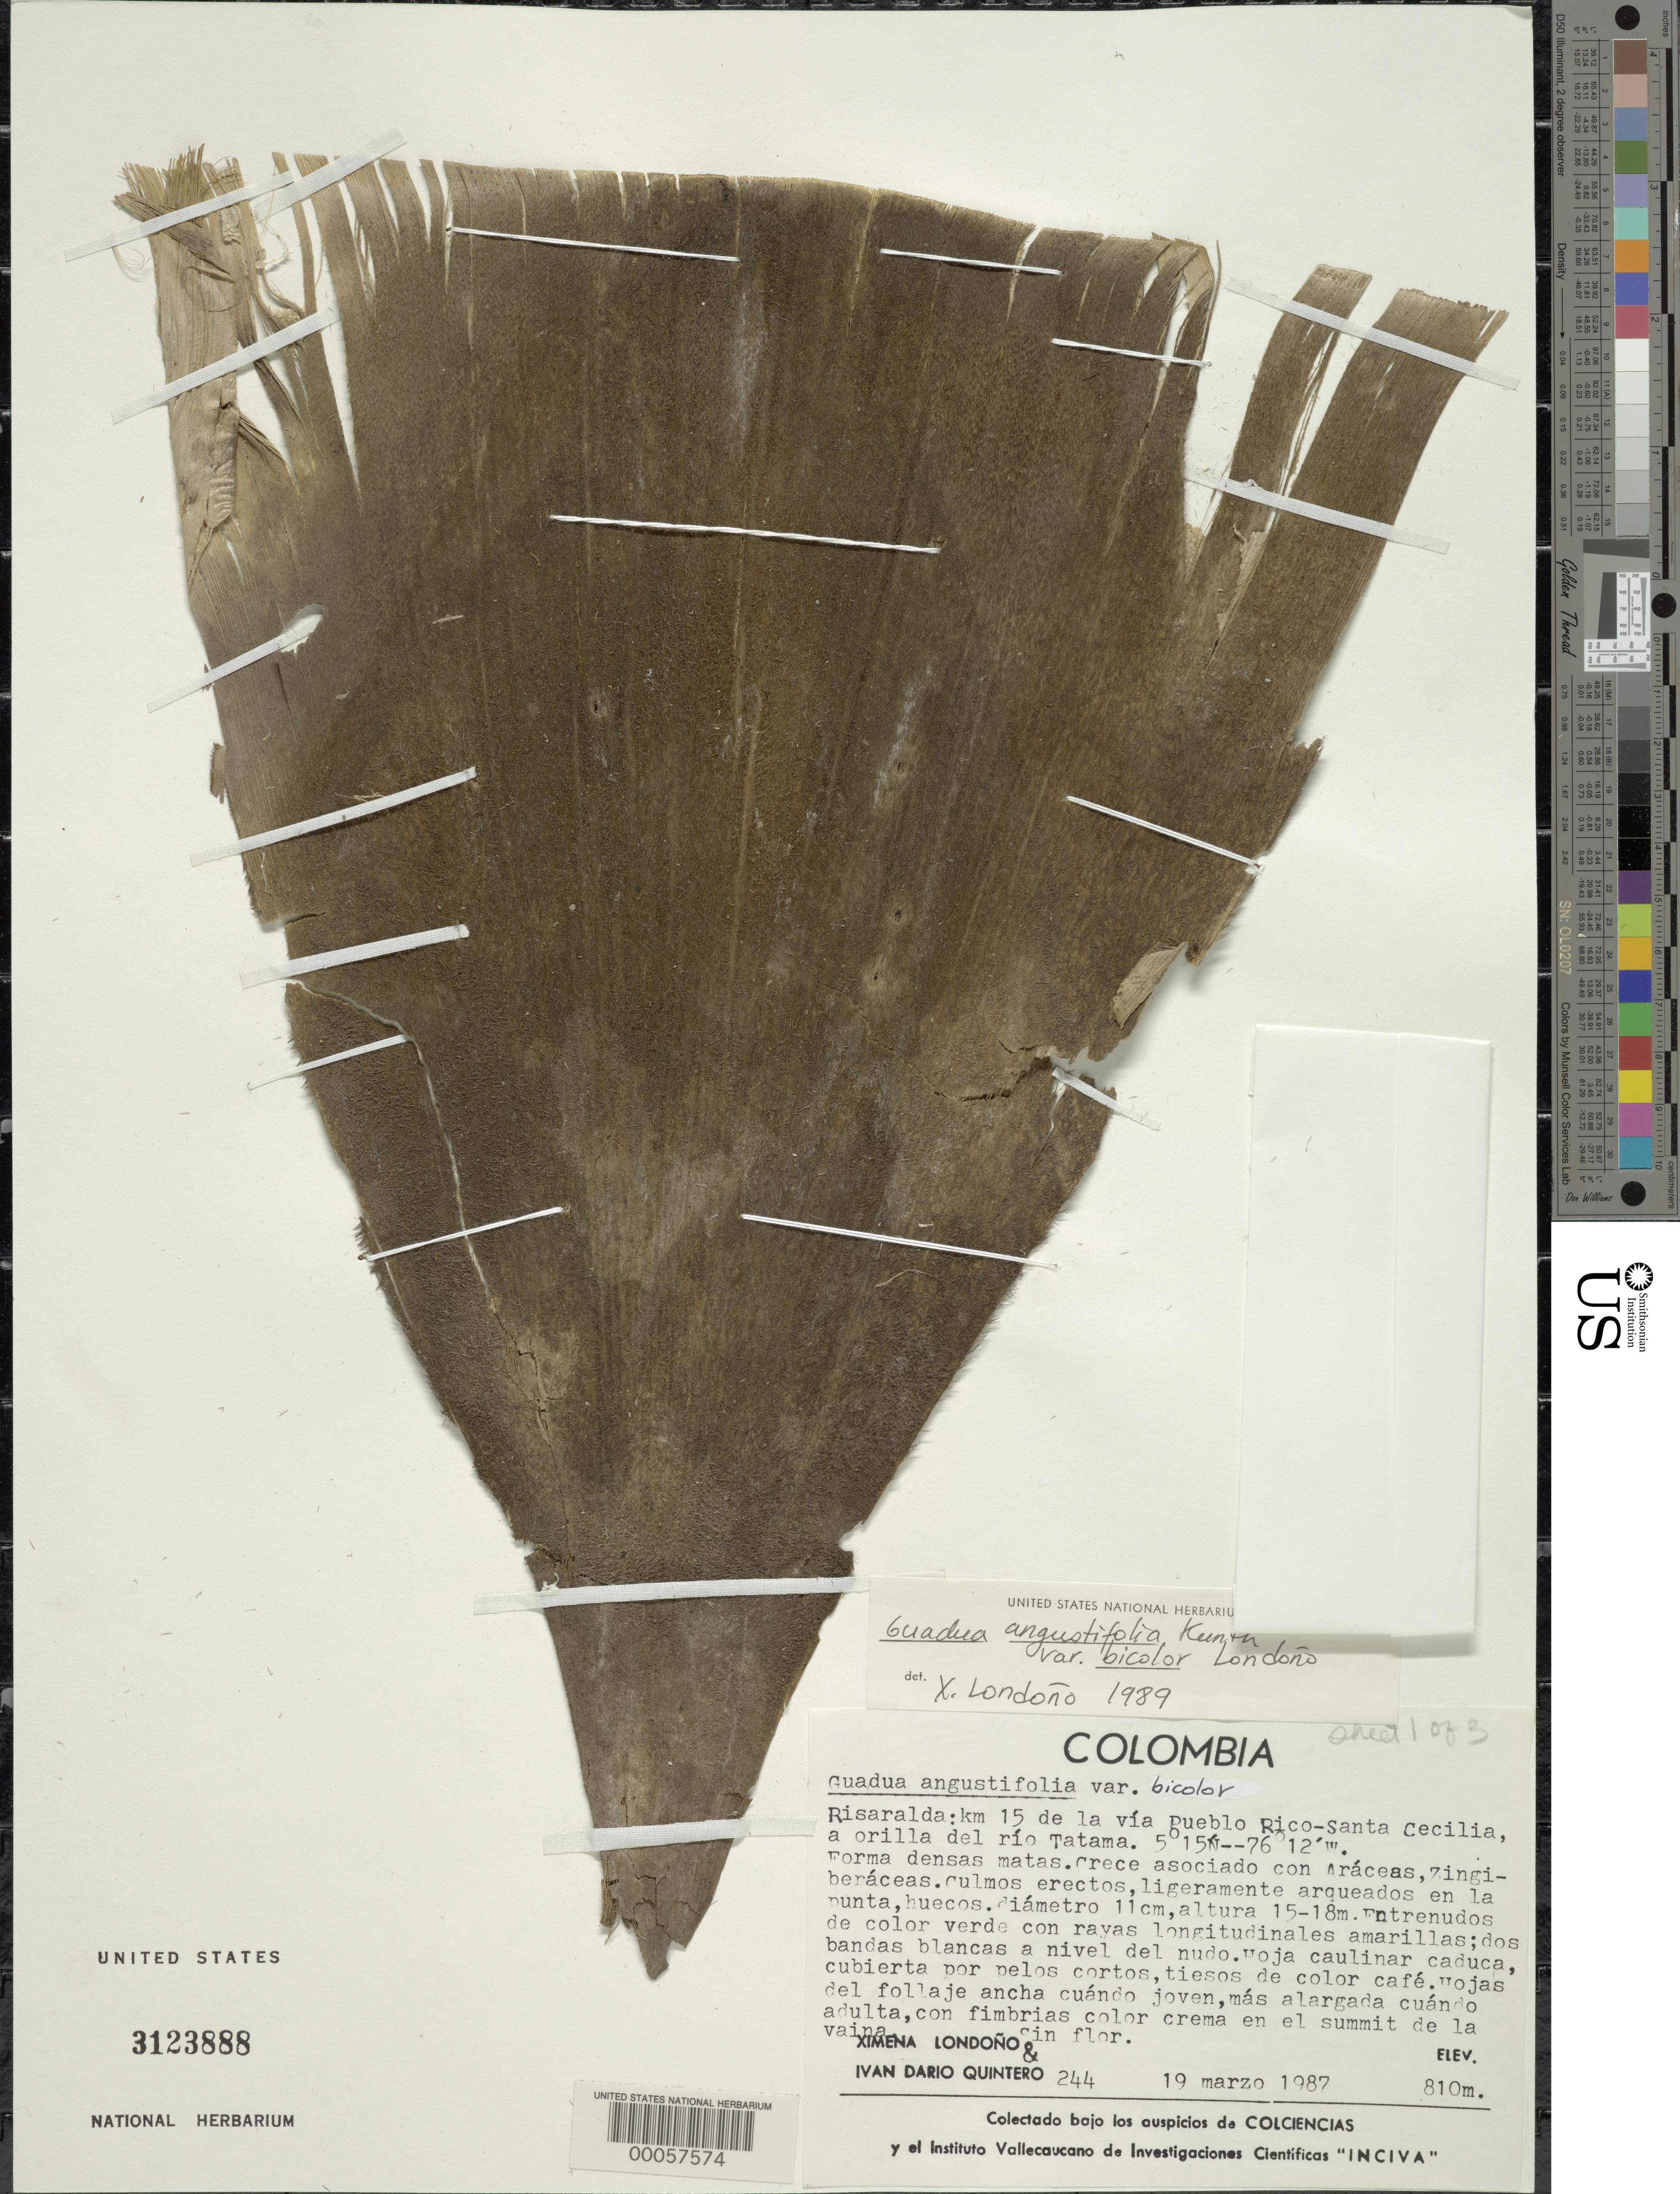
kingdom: Plantae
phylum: Tracheophyta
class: Liliopsida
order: Poales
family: Poaceae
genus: Guadua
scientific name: Guadua angustifolia var. bicolor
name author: Londoño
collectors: X. Londoño & I. Quintero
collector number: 244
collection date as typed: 19 Mar 1987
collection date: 1987-03-19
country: Colombia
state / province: Risaralda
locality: Km 15 of the Rico-Santa Cecilia road, on the borde of the Tatama River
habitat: Dense forest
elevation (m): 810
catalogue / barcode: US 3123888